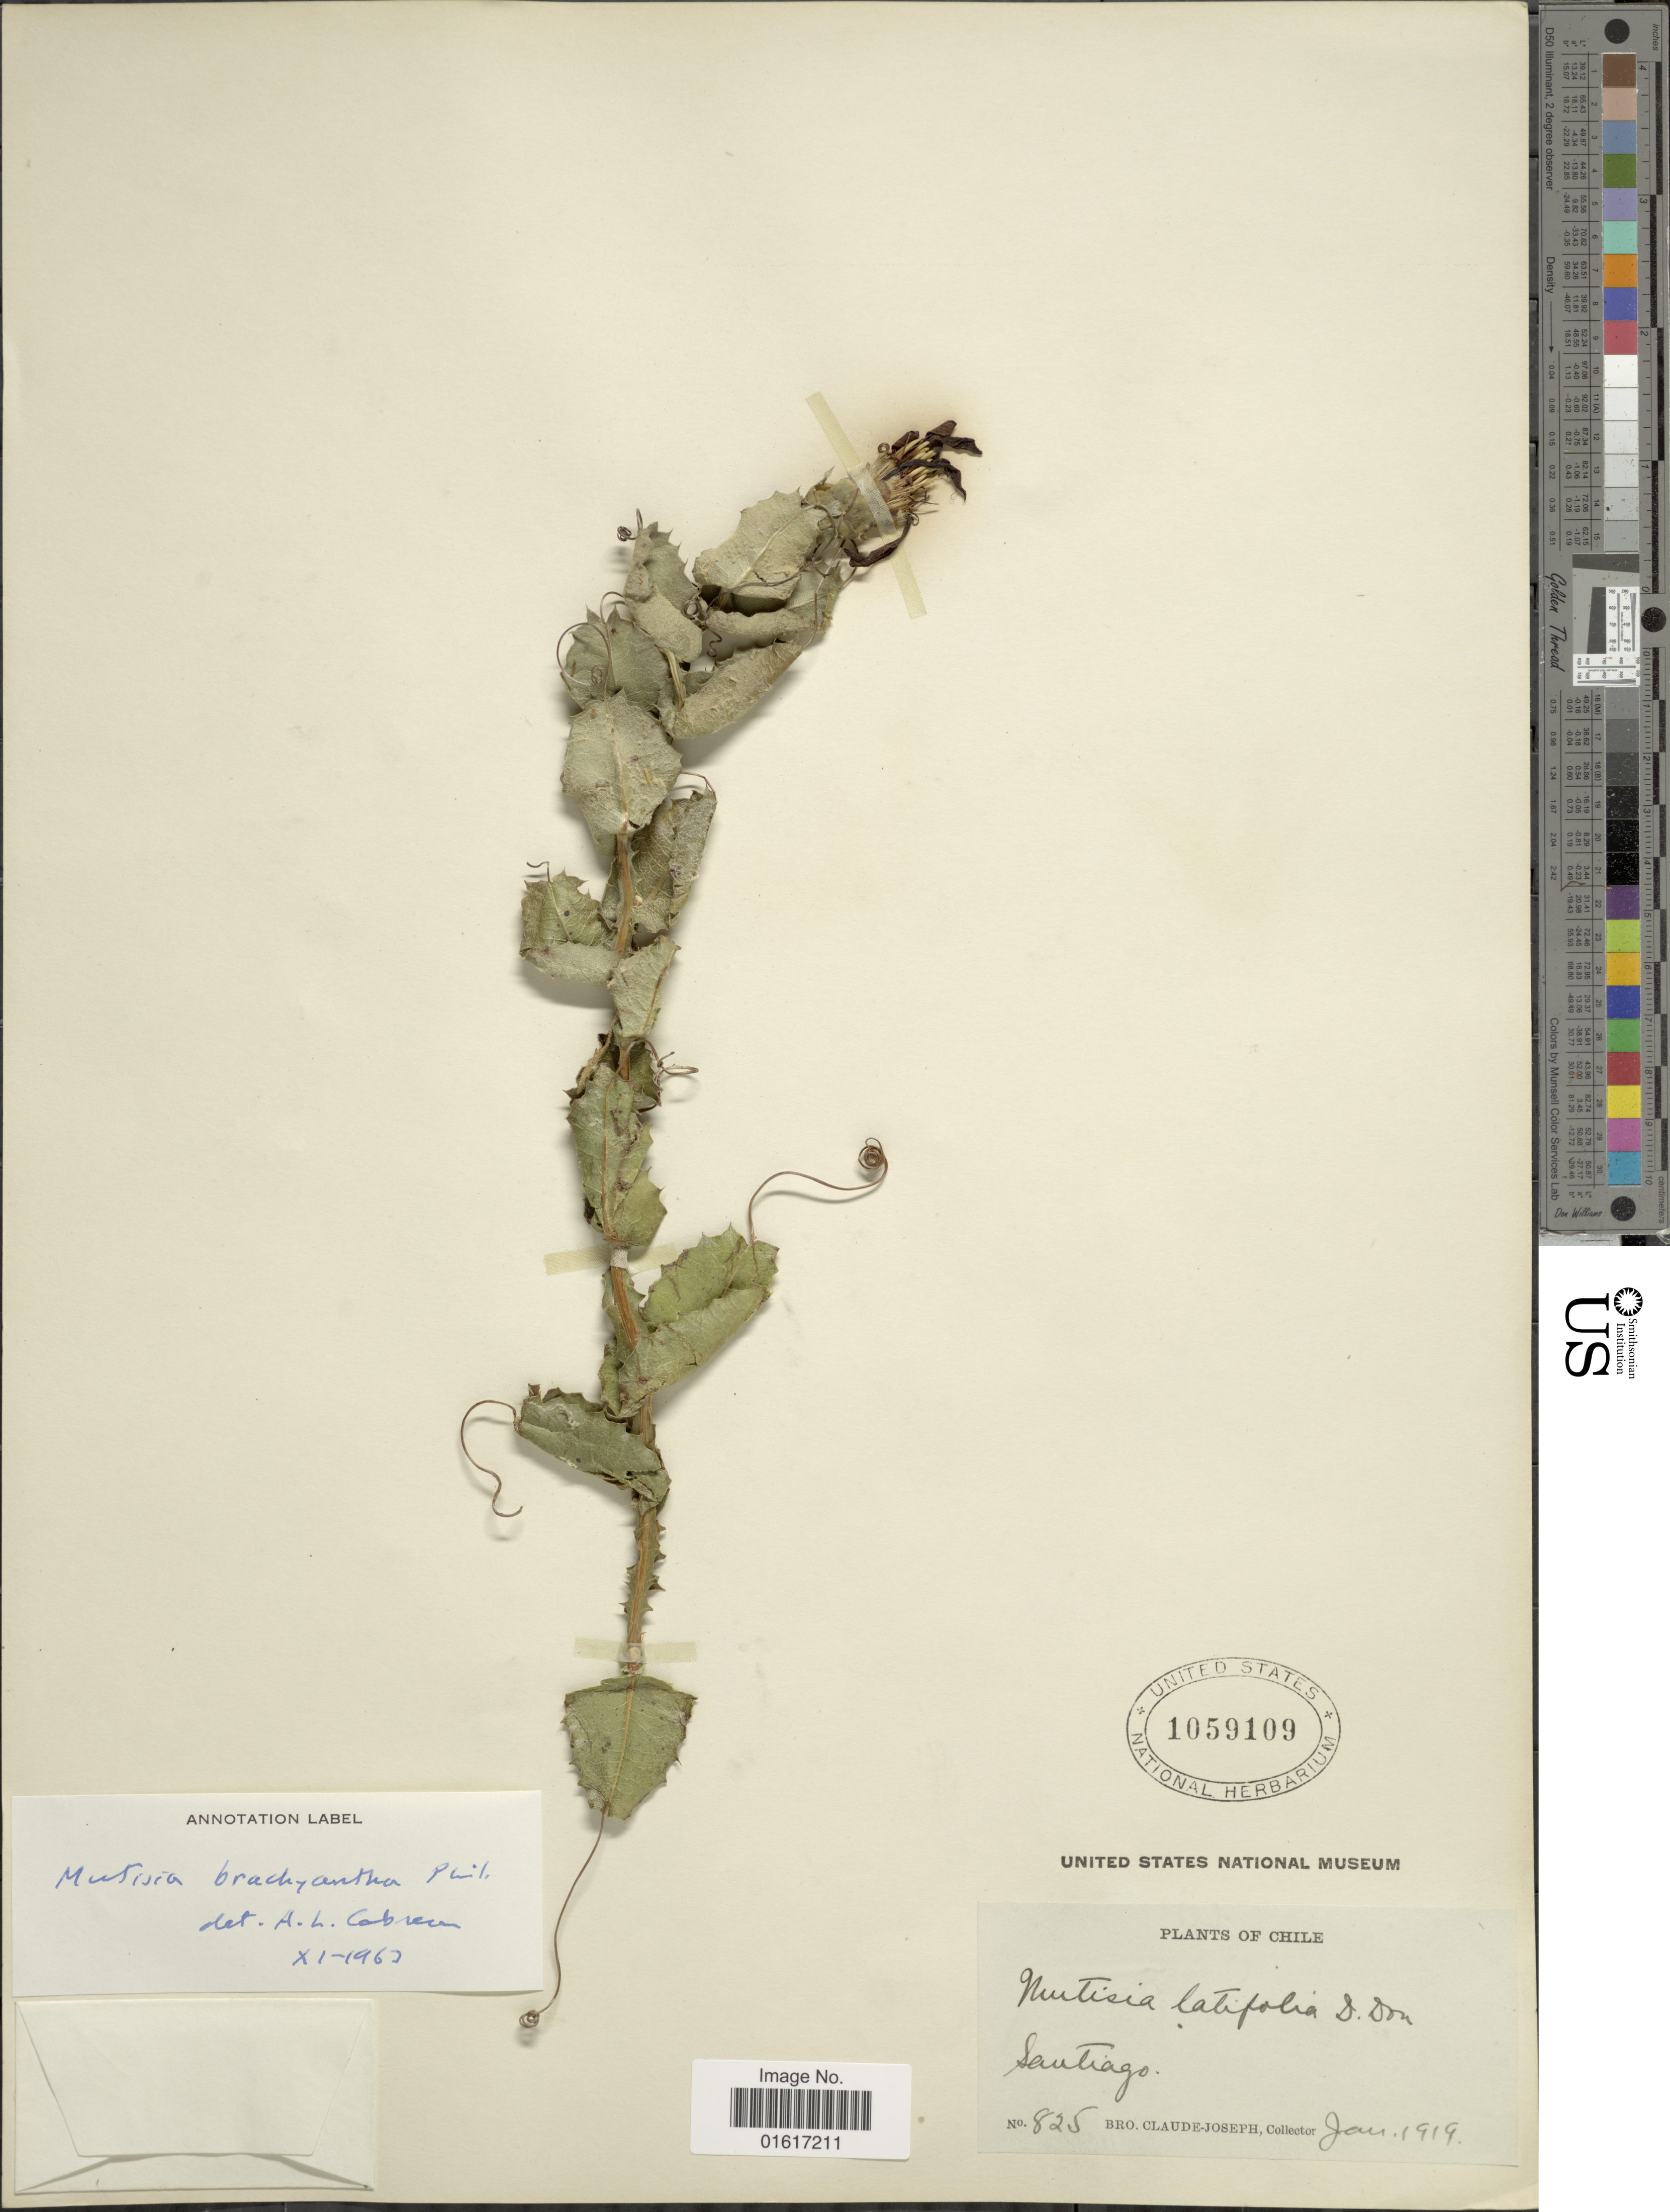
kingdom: Plantae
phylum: Tracheophyta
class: Magnoliopsida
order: Asterales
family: Asteraceae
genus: Mutisia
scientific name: Mutisia brachyantha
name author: Phil.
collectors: Bro. Claude-Joseph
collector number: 825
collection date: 1919-01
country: Chile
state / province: Región Metropolitana (RM)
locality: Santiago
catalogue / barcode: US 1059109